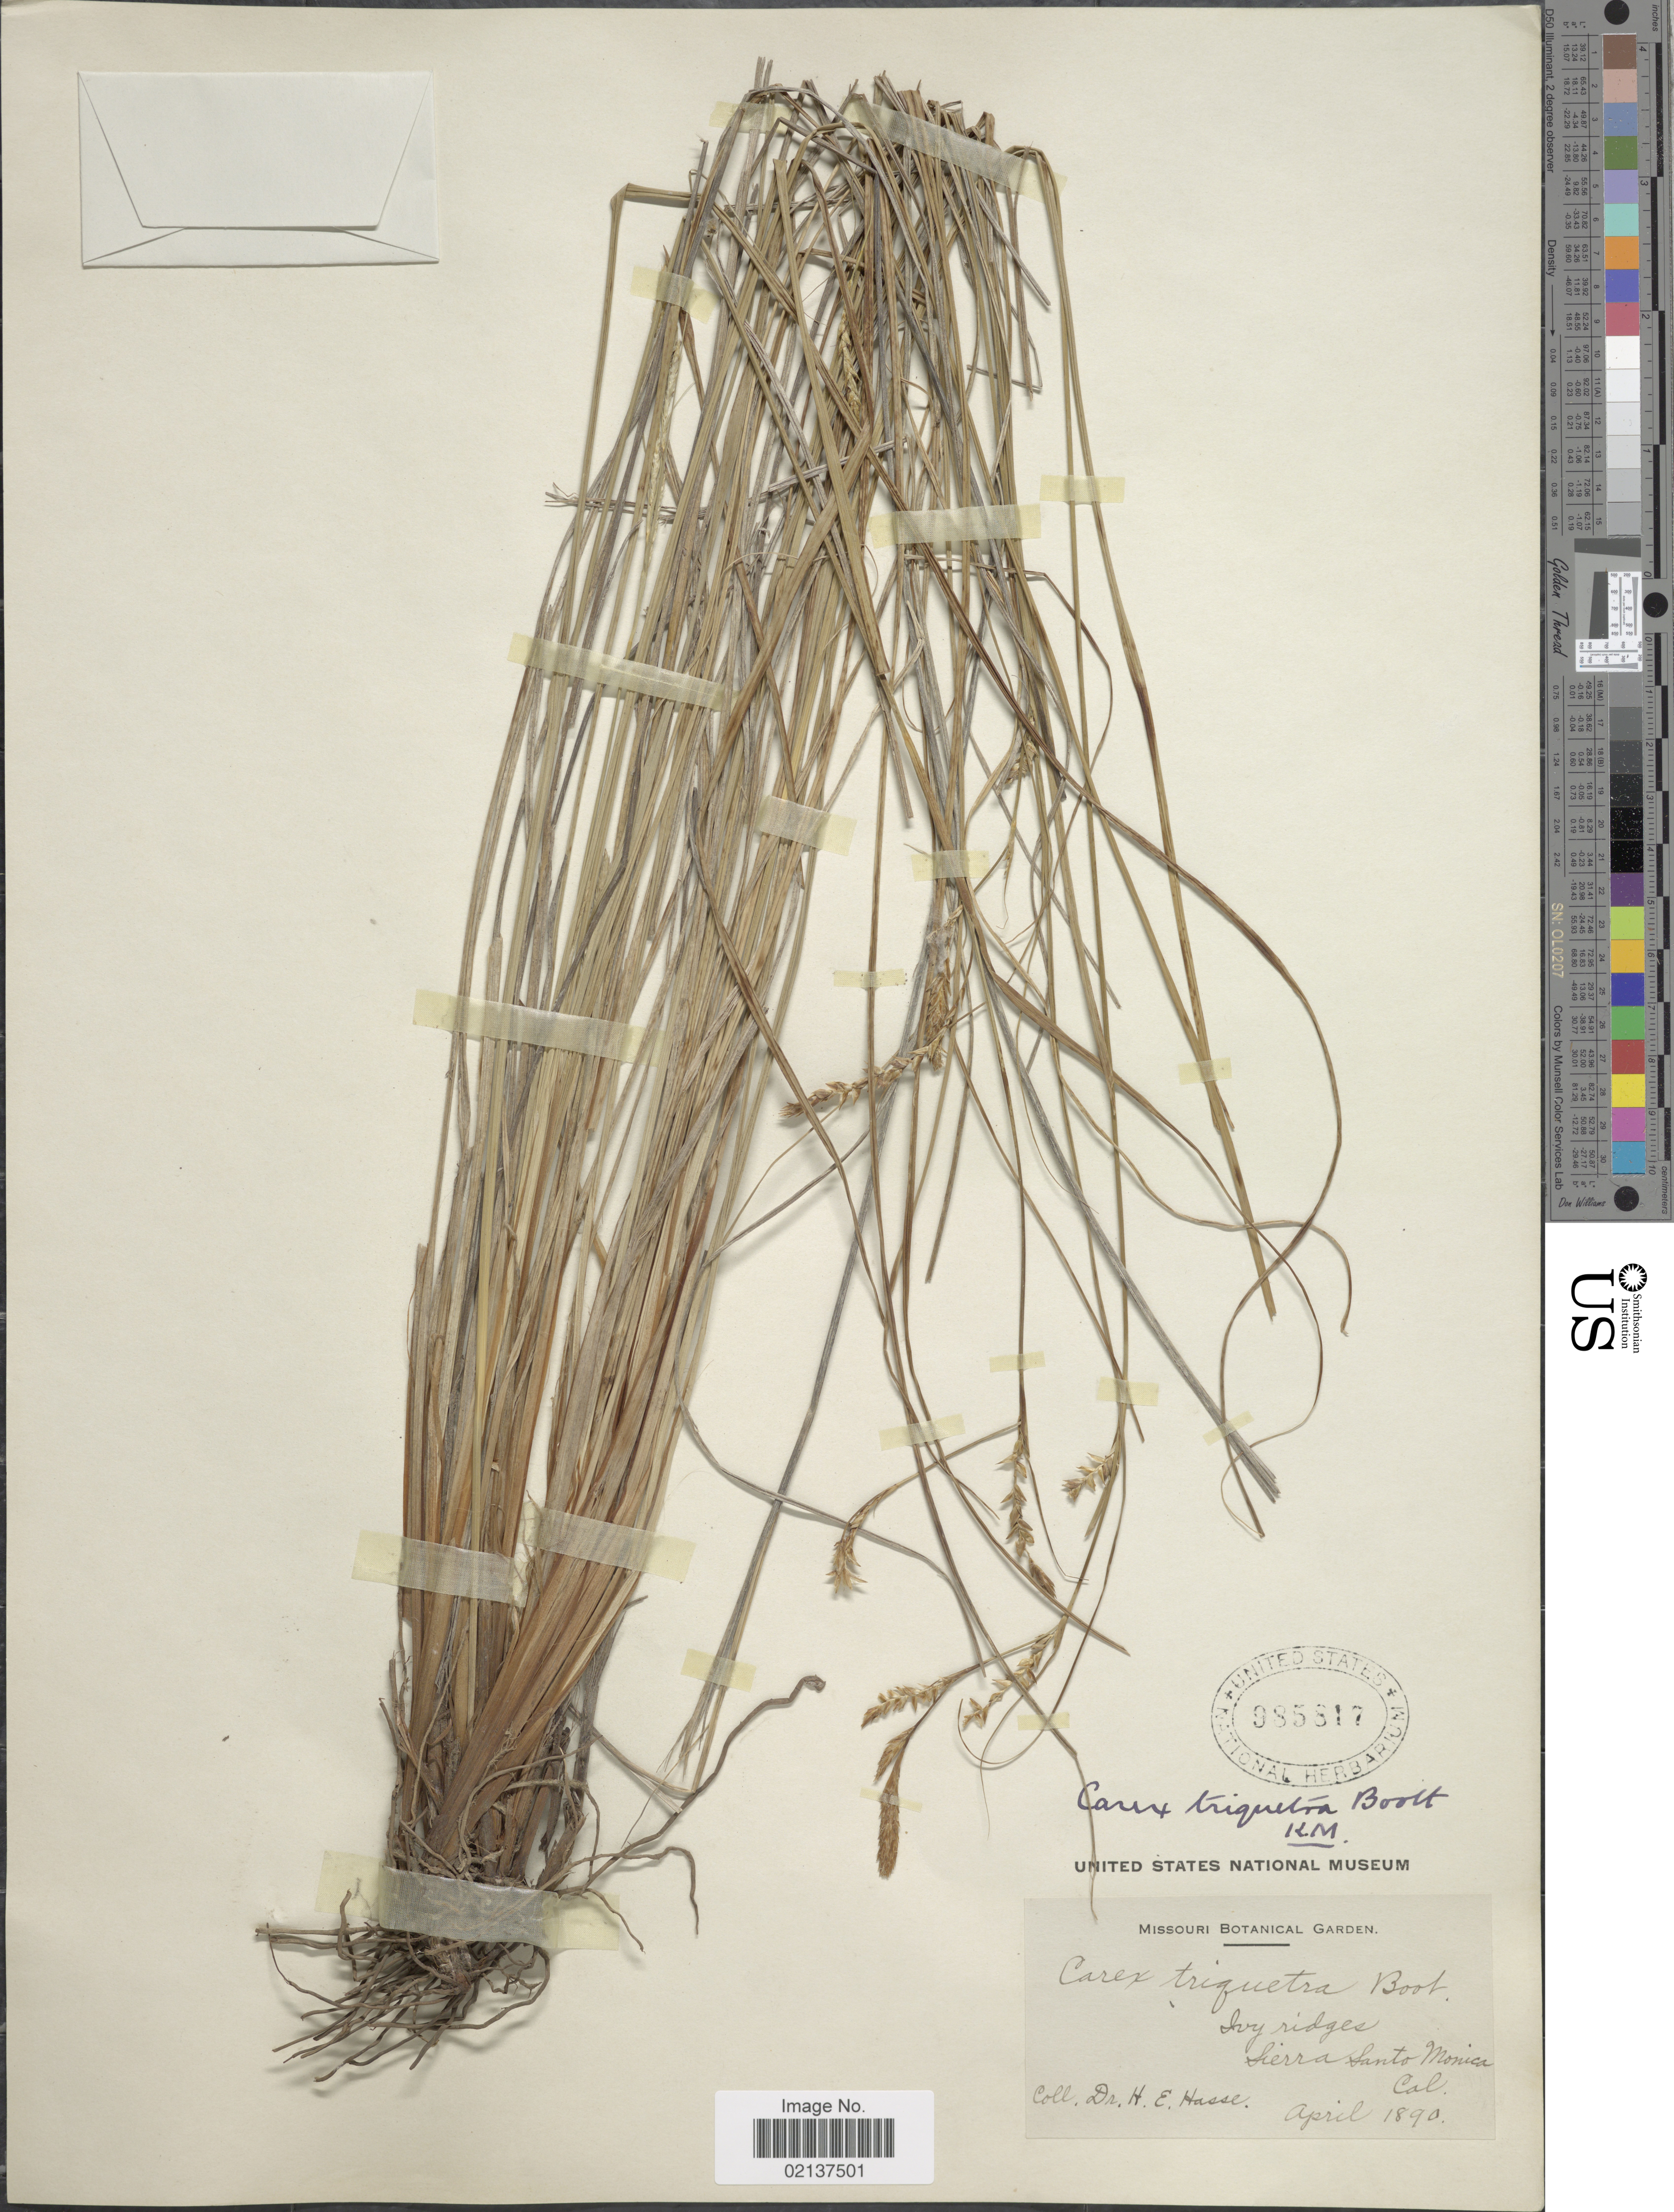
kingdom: Plantae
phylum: Tracheophyta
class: Liliopsida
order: Poales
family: Cyperaceae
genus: Carex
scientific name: Carex triquetra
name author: Boott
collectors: H. E. Hasse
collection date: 1890-04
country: United States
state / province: California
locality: Sierra Santo Monica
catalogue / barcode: US 985817